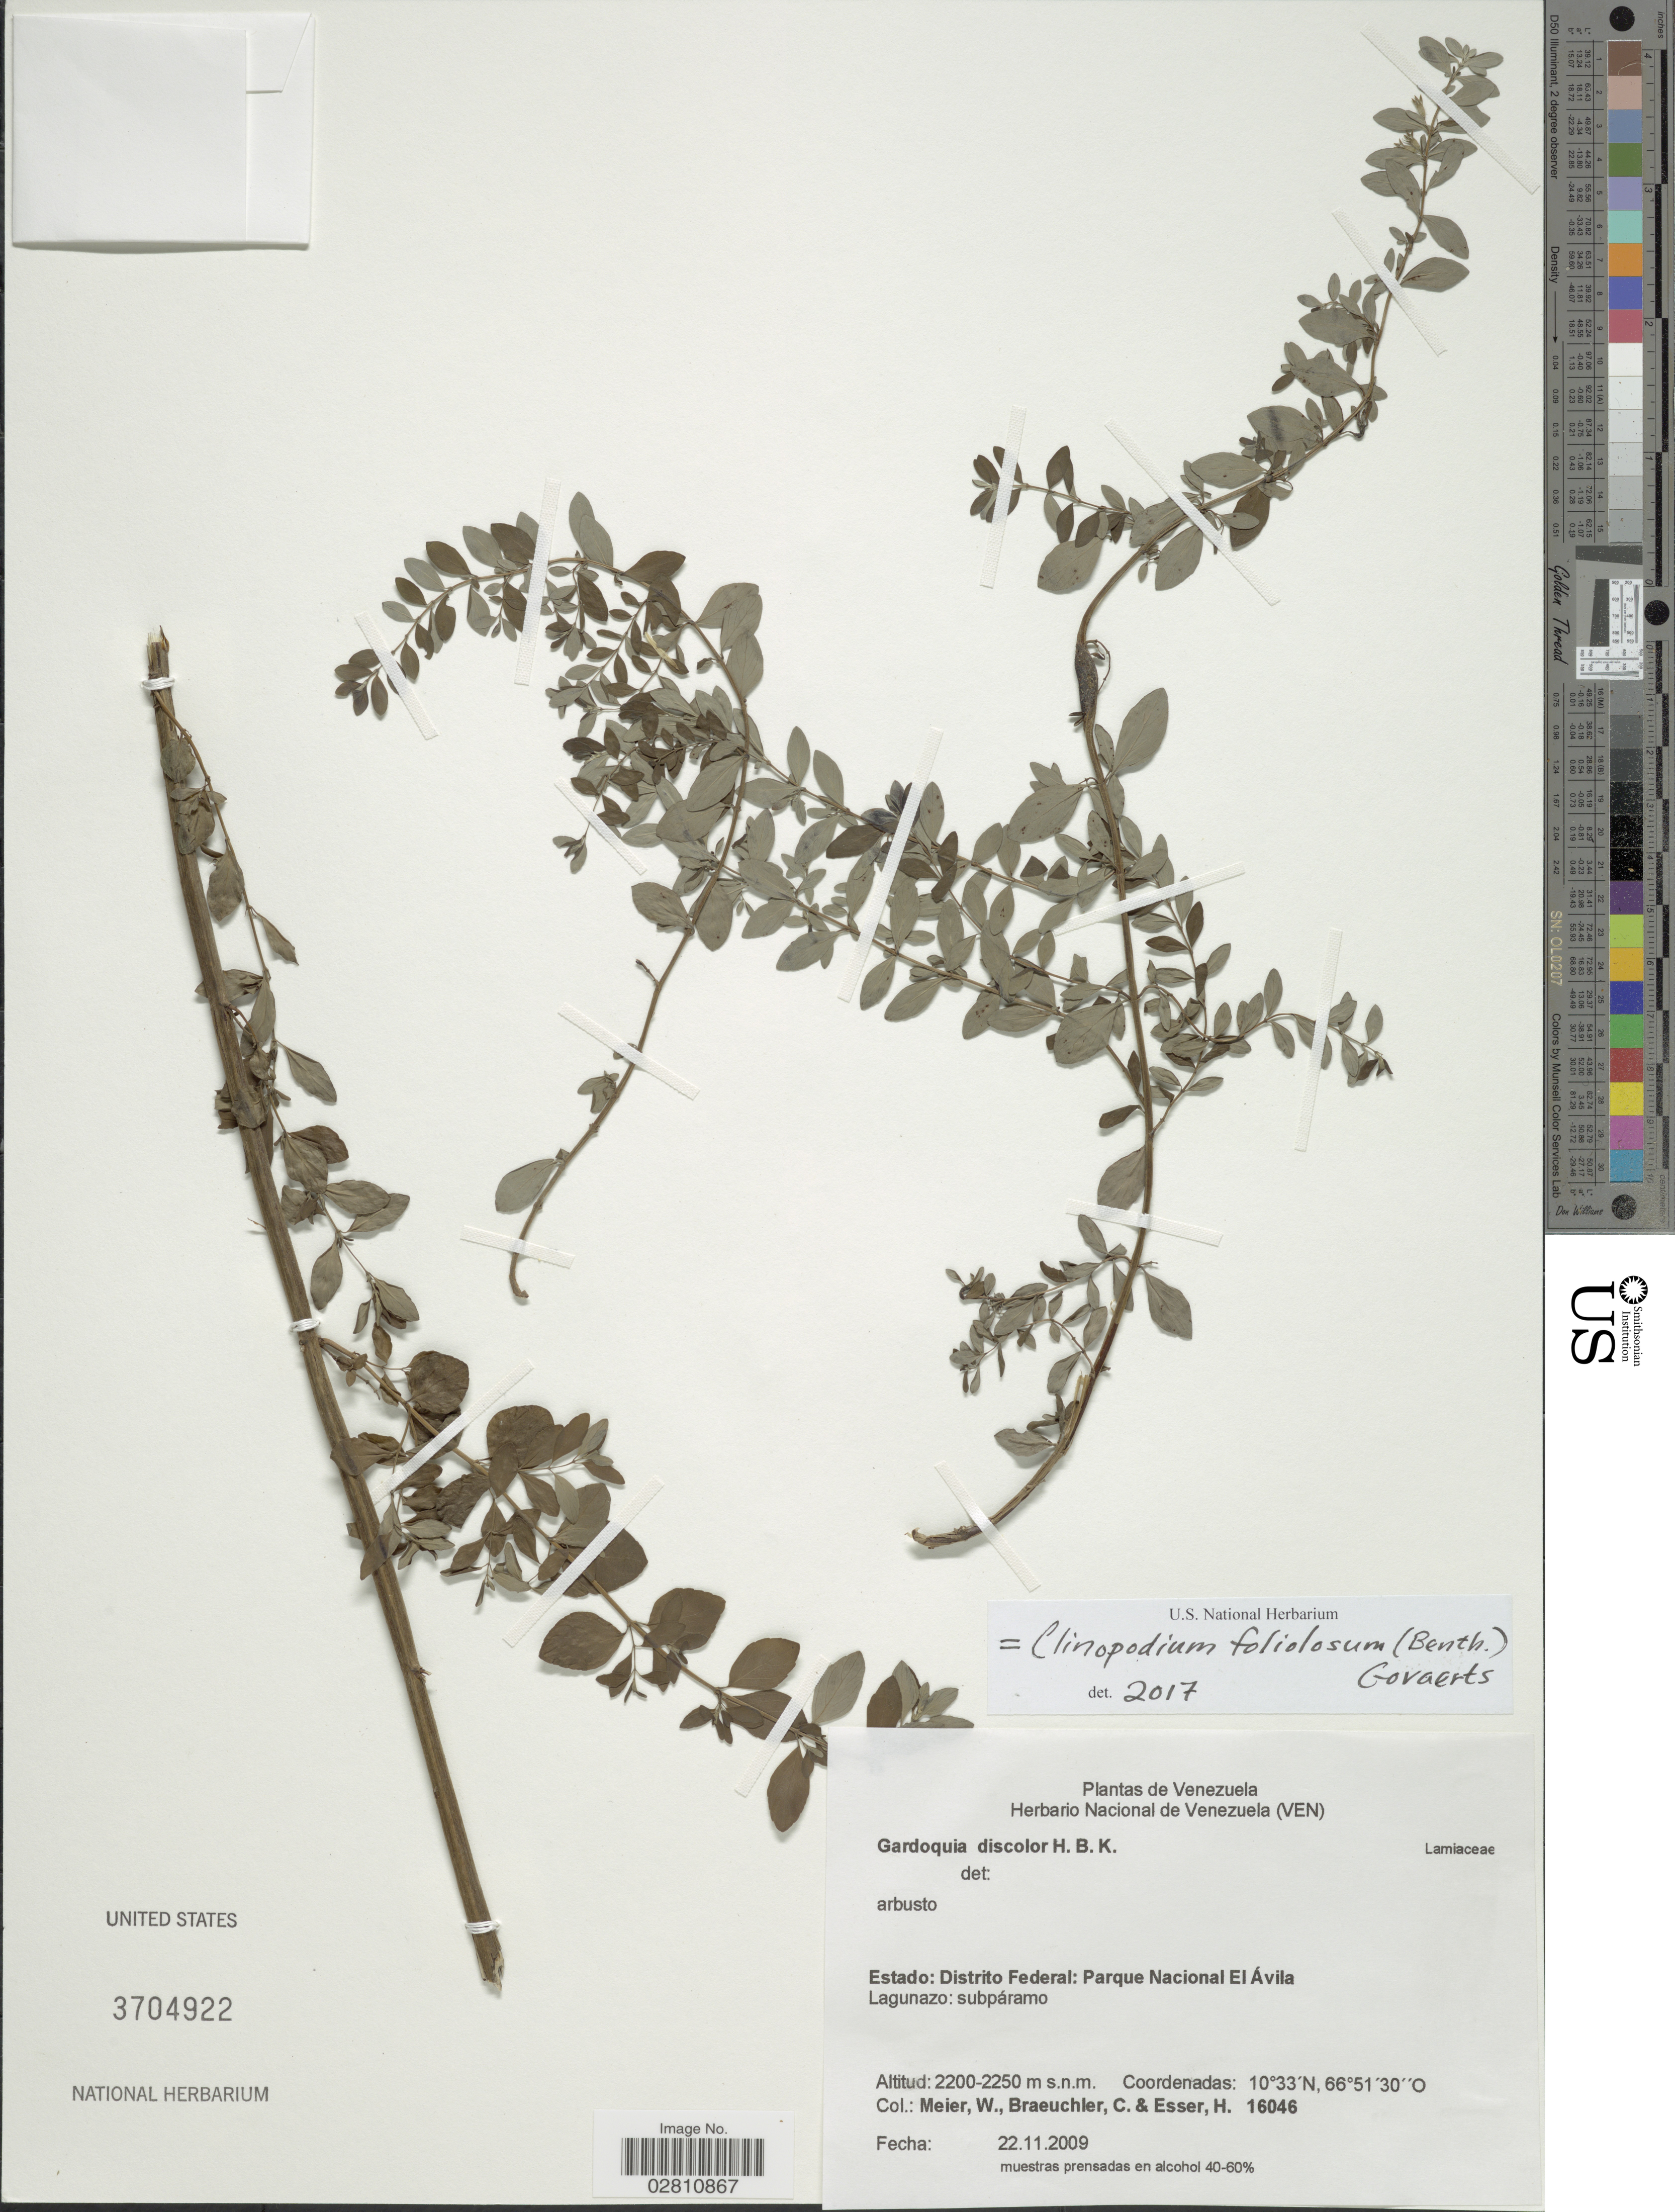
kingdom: Plantae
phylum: Tracheophyta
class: Magnoliopsida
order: Lamiales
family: Lamiaceae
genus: Clinopodium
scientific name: Clinopodium foliolosum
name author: (Benth.) Govaerts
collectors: W. Meier, C. Braeuchler & H. Esser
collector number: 16046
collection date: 2009-11-22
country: Venezuela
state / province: Miranda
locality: Estado: Distrito Federal: Parque Nacioanl el Ávila.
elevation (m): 2200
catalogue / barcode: US 3704922